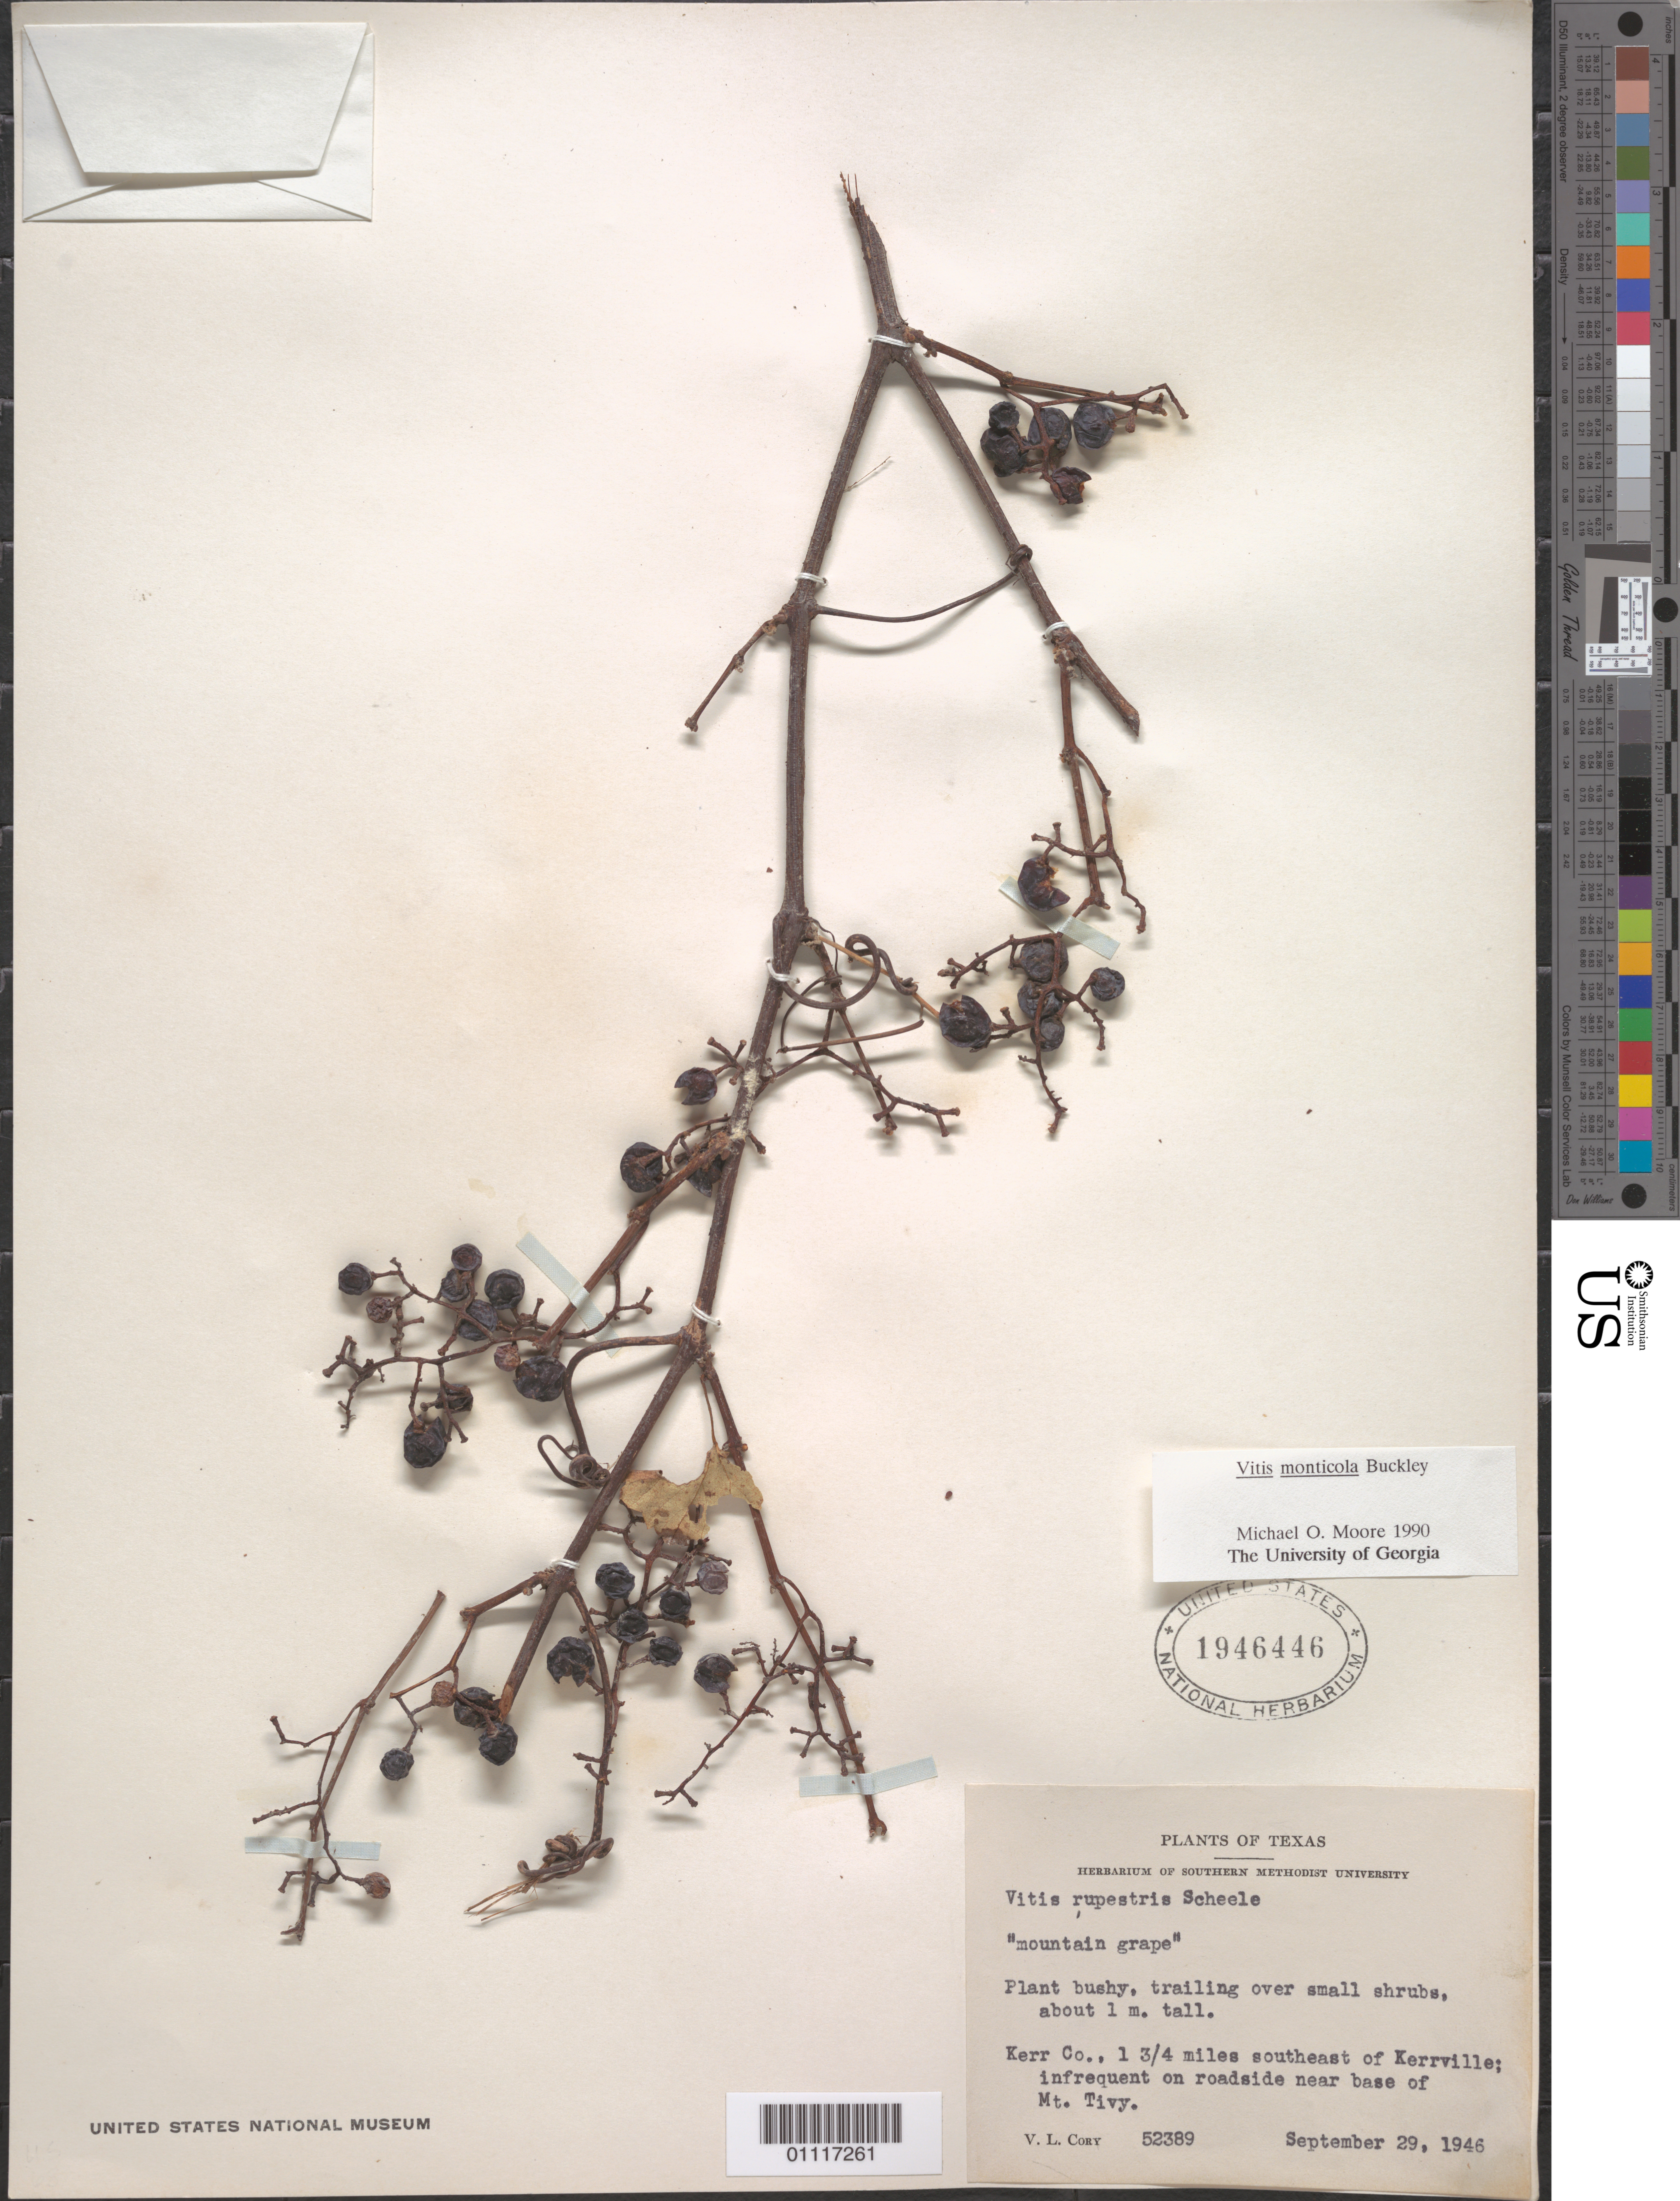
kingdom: Plantae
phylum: Tracheophyta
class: Magnoliopsida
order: Vitales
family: Vitaceae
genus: Vitis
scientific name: Vitis monticola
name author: Buckley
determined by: Moore, M. O.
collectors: V. Cory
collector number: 52389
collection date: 1946-09-29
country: United States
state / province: Texas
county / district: Kerr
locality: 1 3/4 miles south east of Kerrville; infrequent on roadside near base of Mt. Tivy.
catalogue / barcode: US 1946446